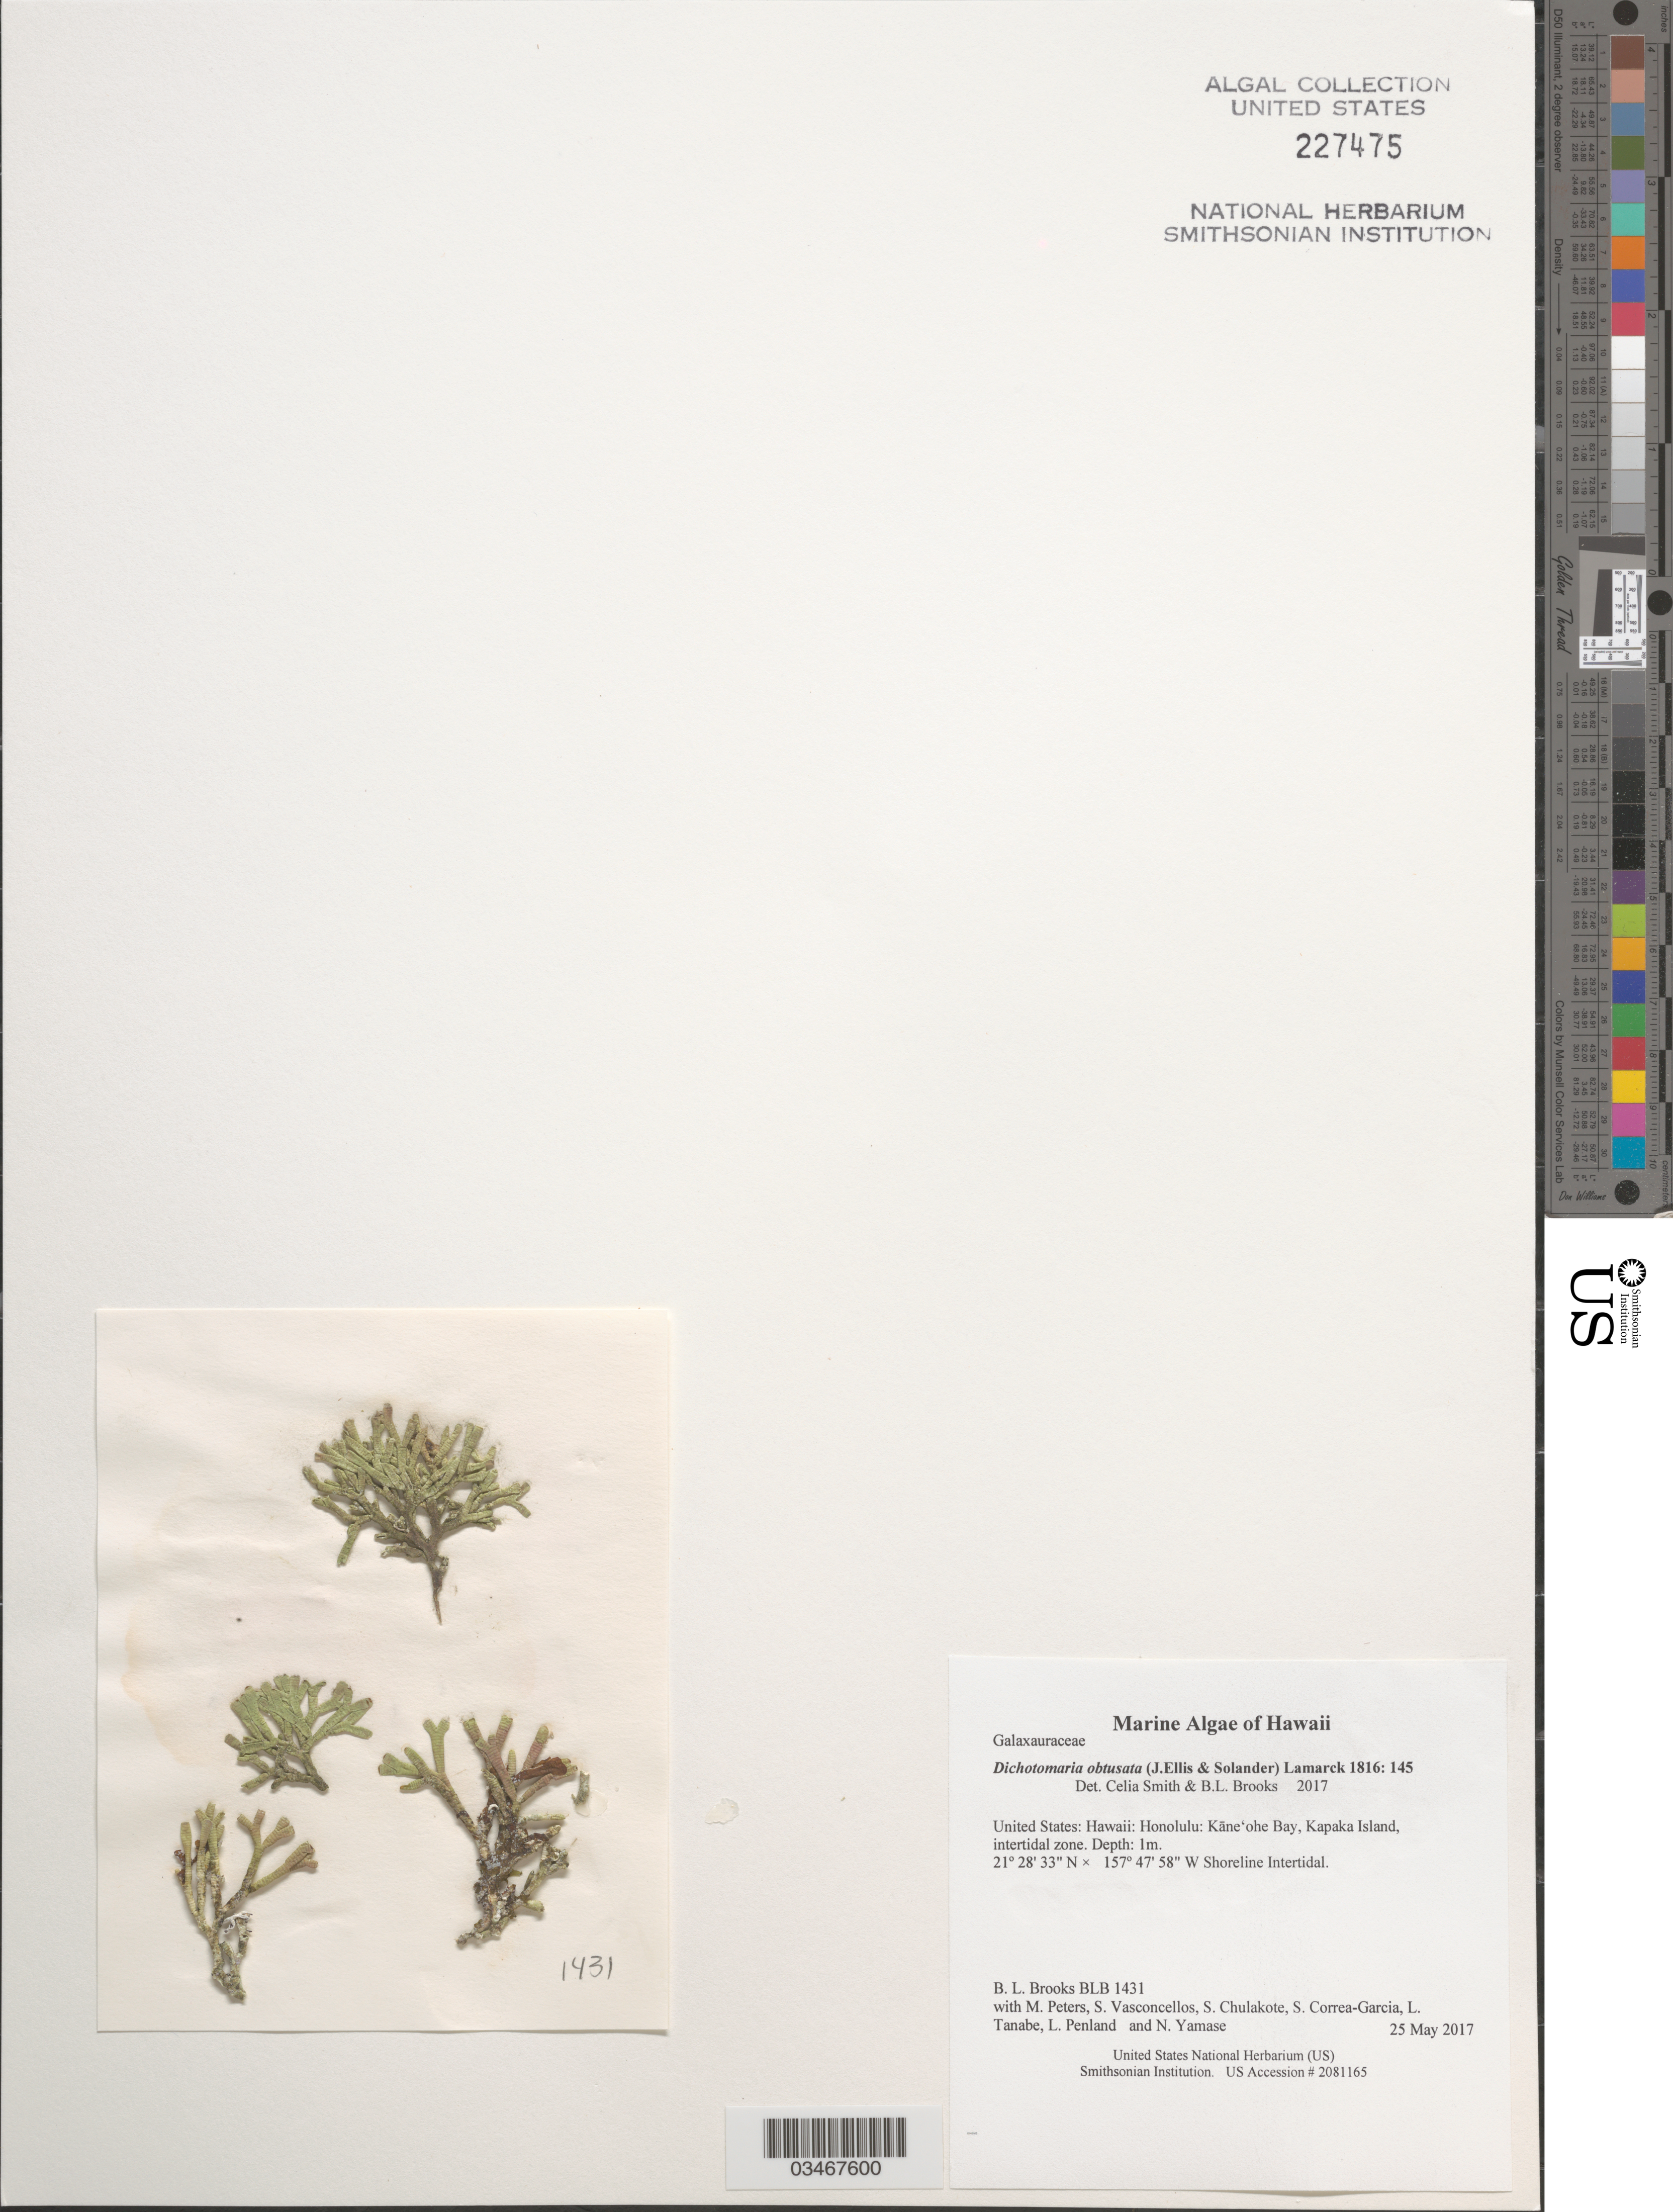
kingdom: Plantae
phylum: Rhodophyta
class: Florideophyceae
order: Nemaliales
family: Galaxauraceae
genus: Dichotomaria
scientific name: Dichotomaria obtusata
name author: (Ellis & Sol.) Lam.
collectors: B. Brooks, M. Peters, S. Vasconcellos, S. Chulakote & et al.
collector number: BLB 1431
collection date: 2017-05-25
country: United States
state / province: Hawaii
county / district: Honolulu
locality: Honolulu: Kāne'ohe Bay, Kapaka Island, intertidal zone.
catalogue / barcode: US 227475